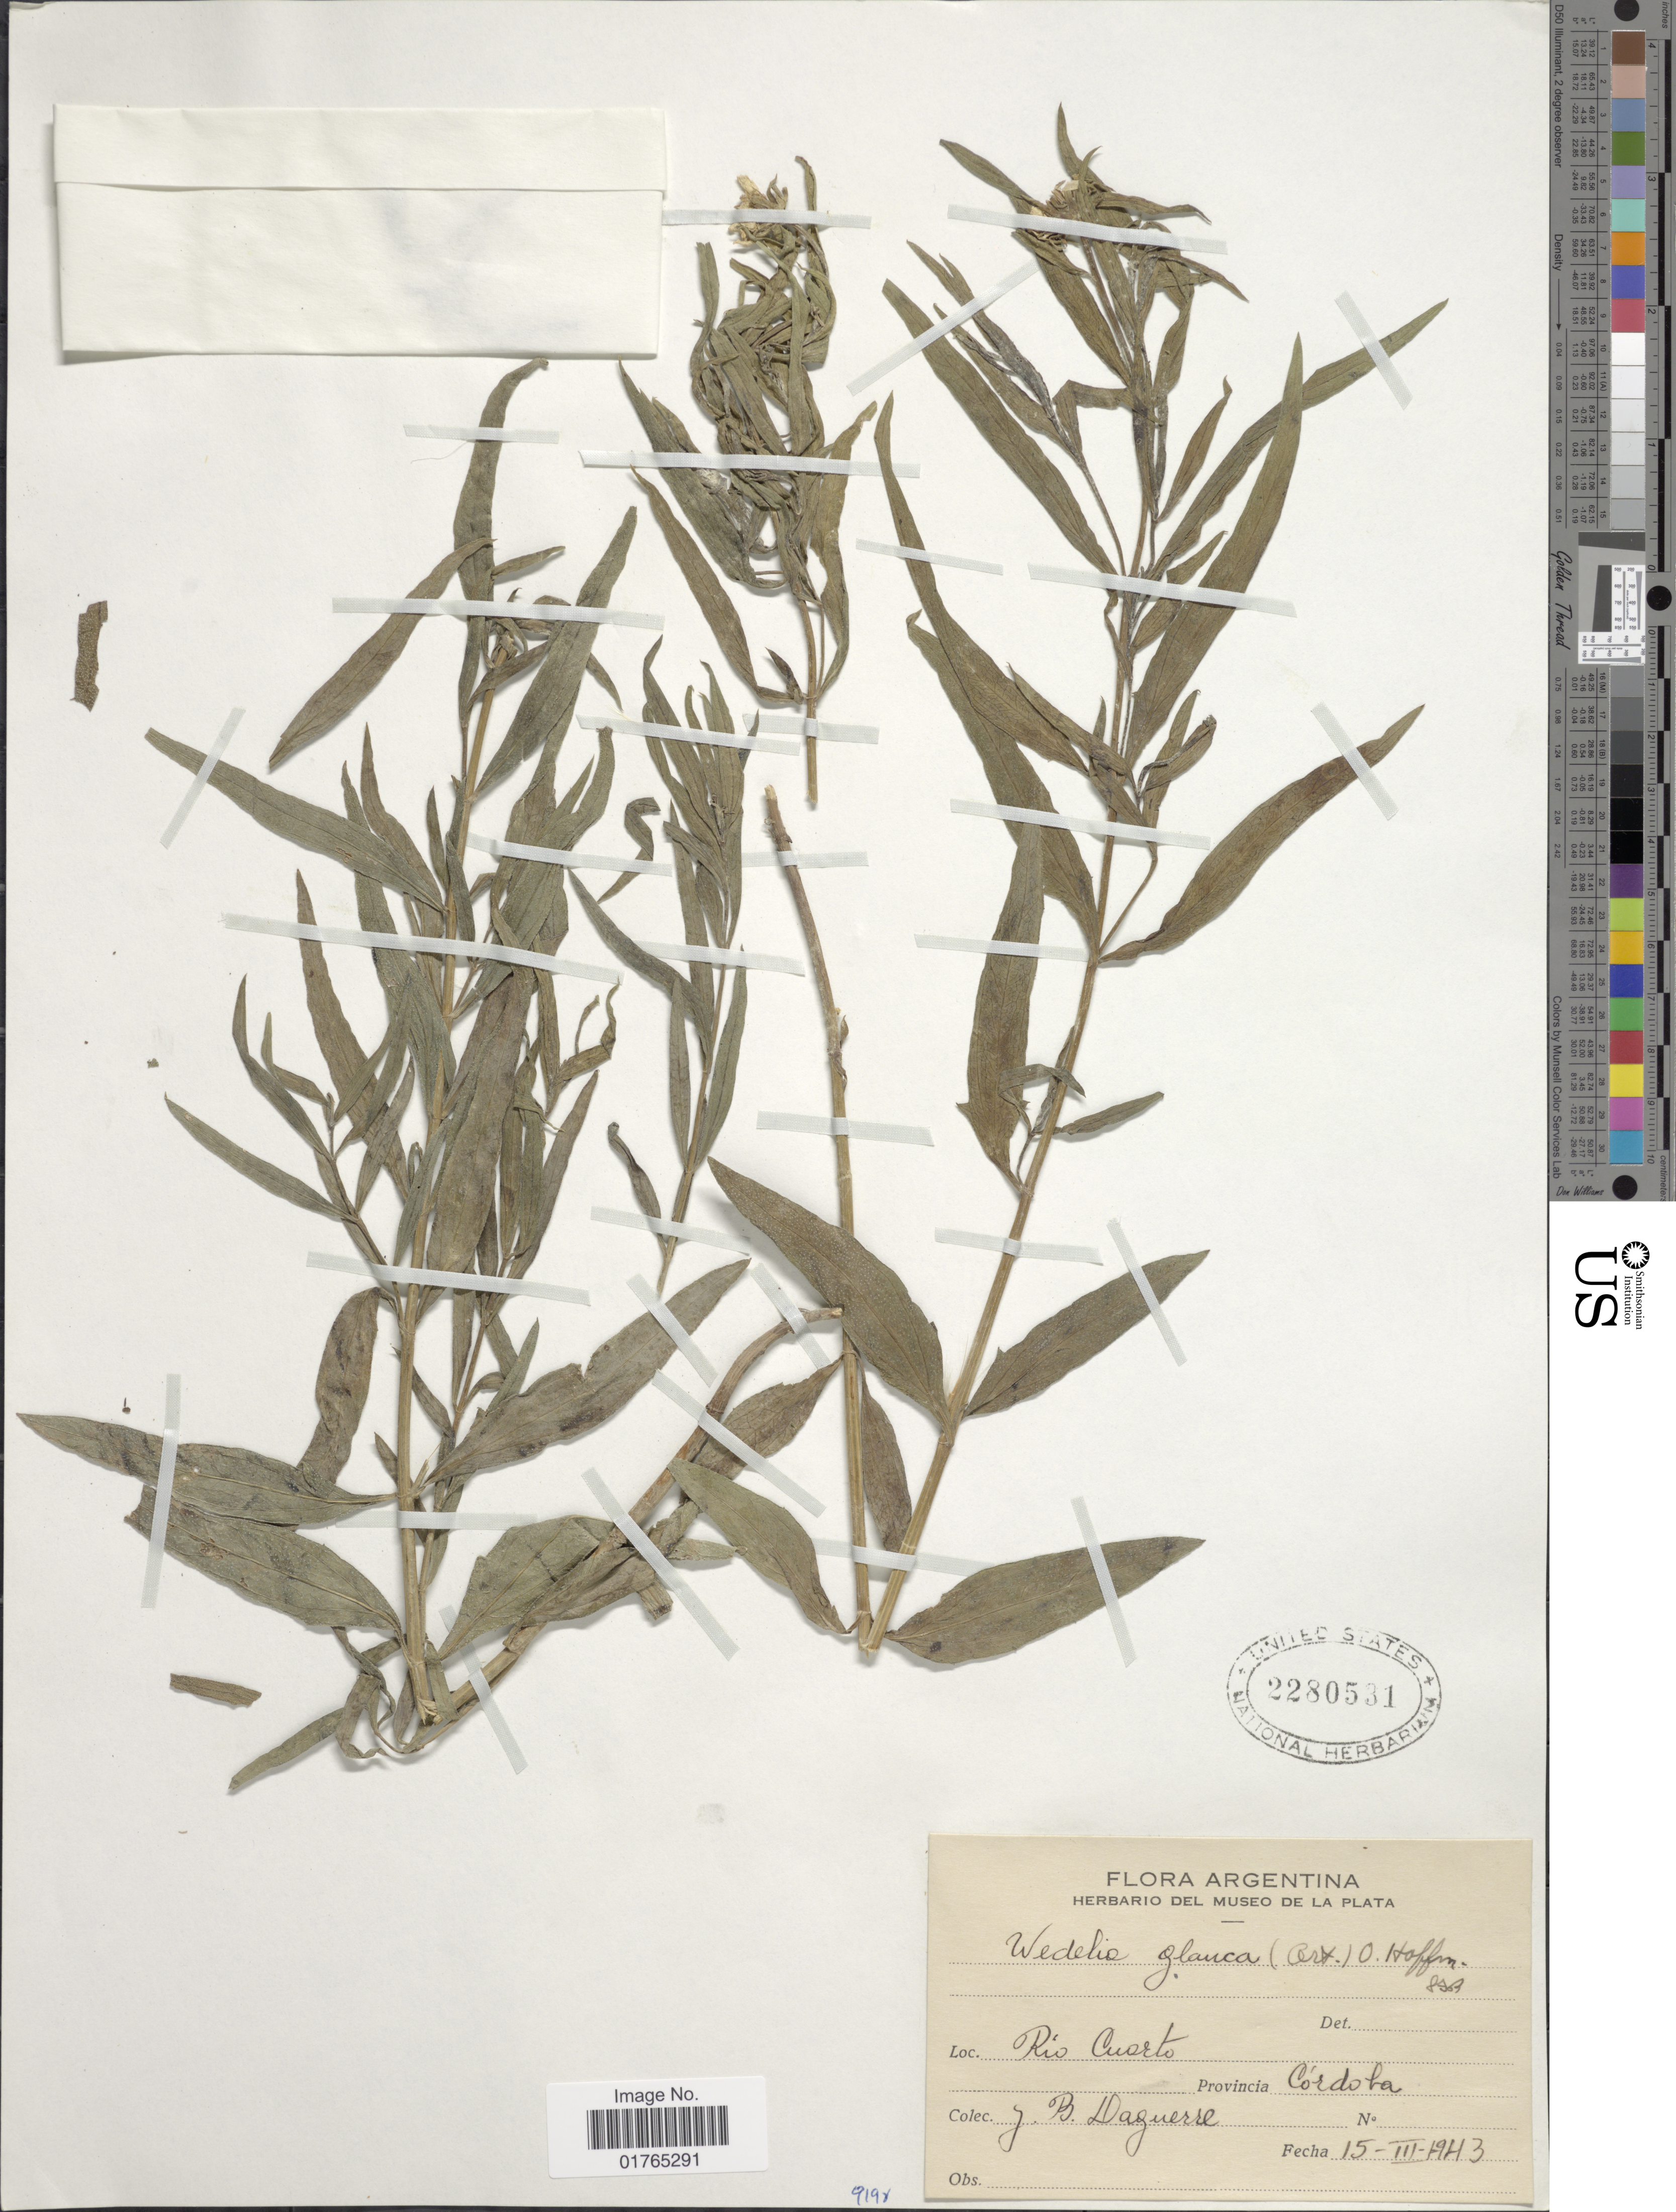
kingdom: Plantae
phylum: Tracheophyta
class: Magnoliopsida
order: Asterales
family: Asteraceae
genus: Pascalia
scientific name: Pascalia glauca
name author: Ortega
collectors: J. Daguerre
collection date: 1943-03-15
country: Argentina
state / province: Cordoba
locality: Rio Cuorto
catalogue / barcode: US 2280531